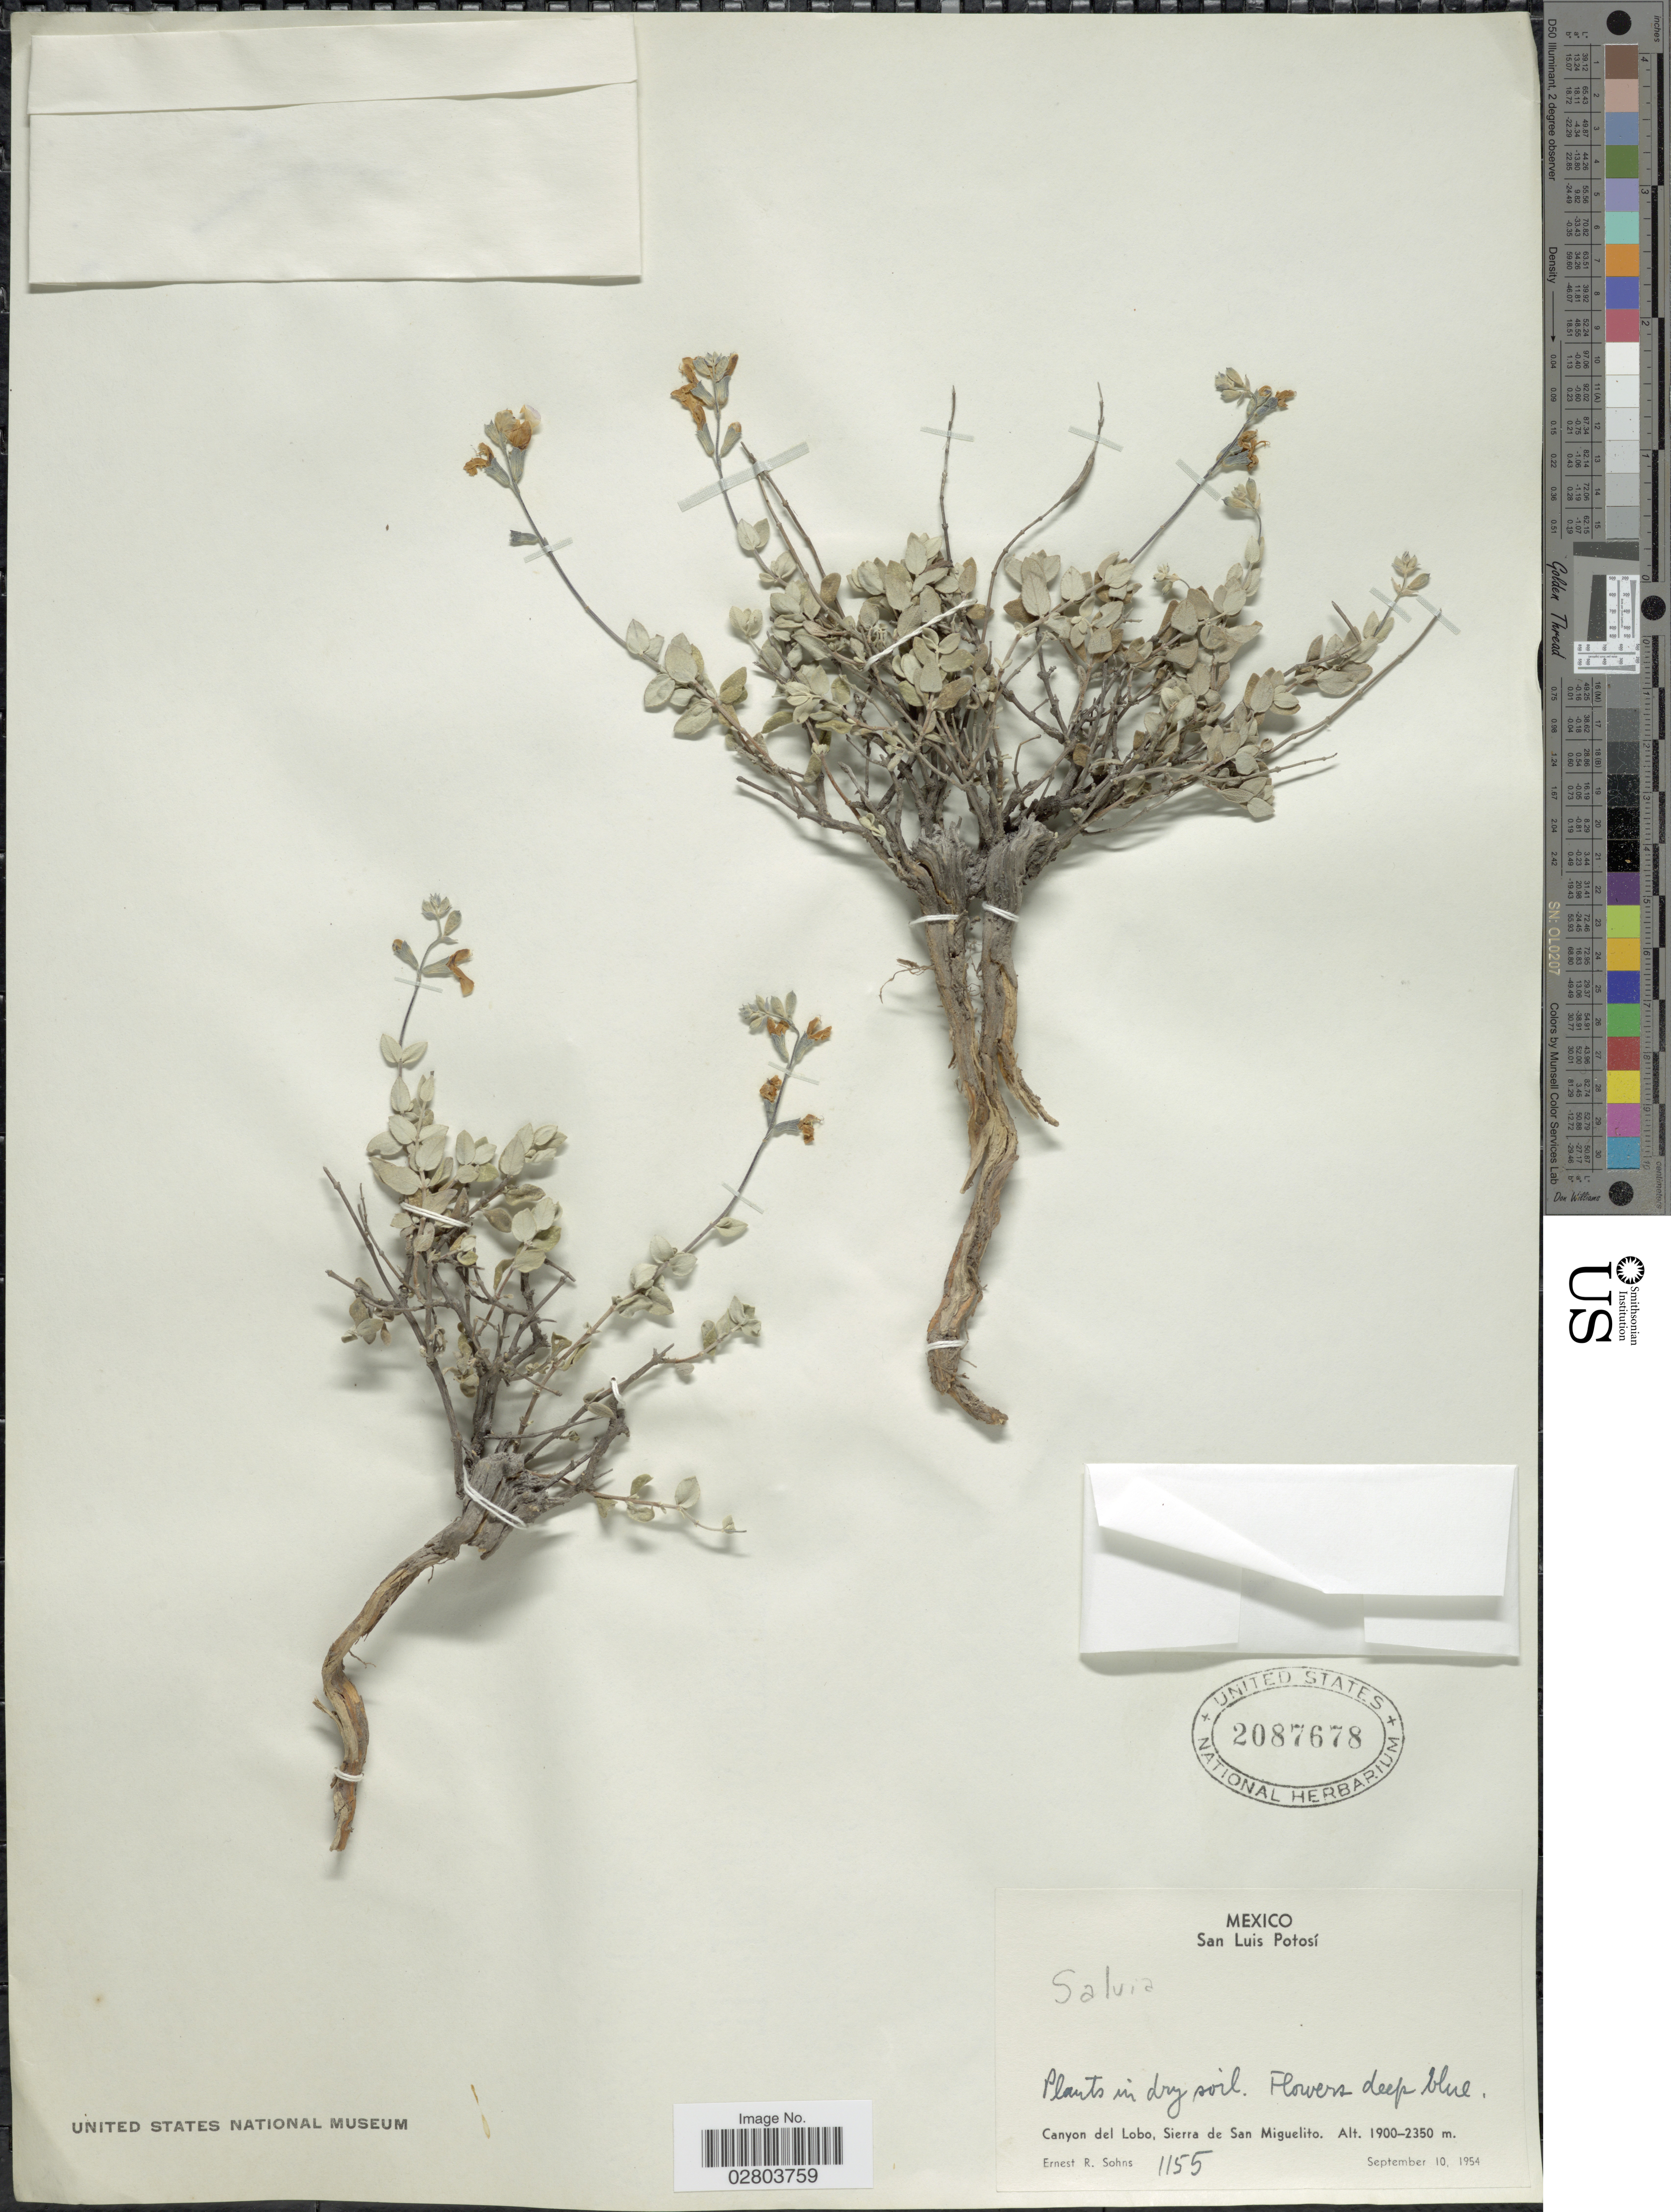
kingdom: Plantae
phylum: Tracheophyta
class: Magnoliopsida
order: Lamiales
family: Lamiaceae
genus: Salvia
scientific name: Salvia sp.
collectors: E. R. Sohns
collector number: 1155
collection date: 1954-09-10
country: Mexico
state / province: San Luis Potosí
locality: Canyon del Lobo, Sierra de San Miguelito.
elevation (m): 1900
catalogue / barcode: US 2087678